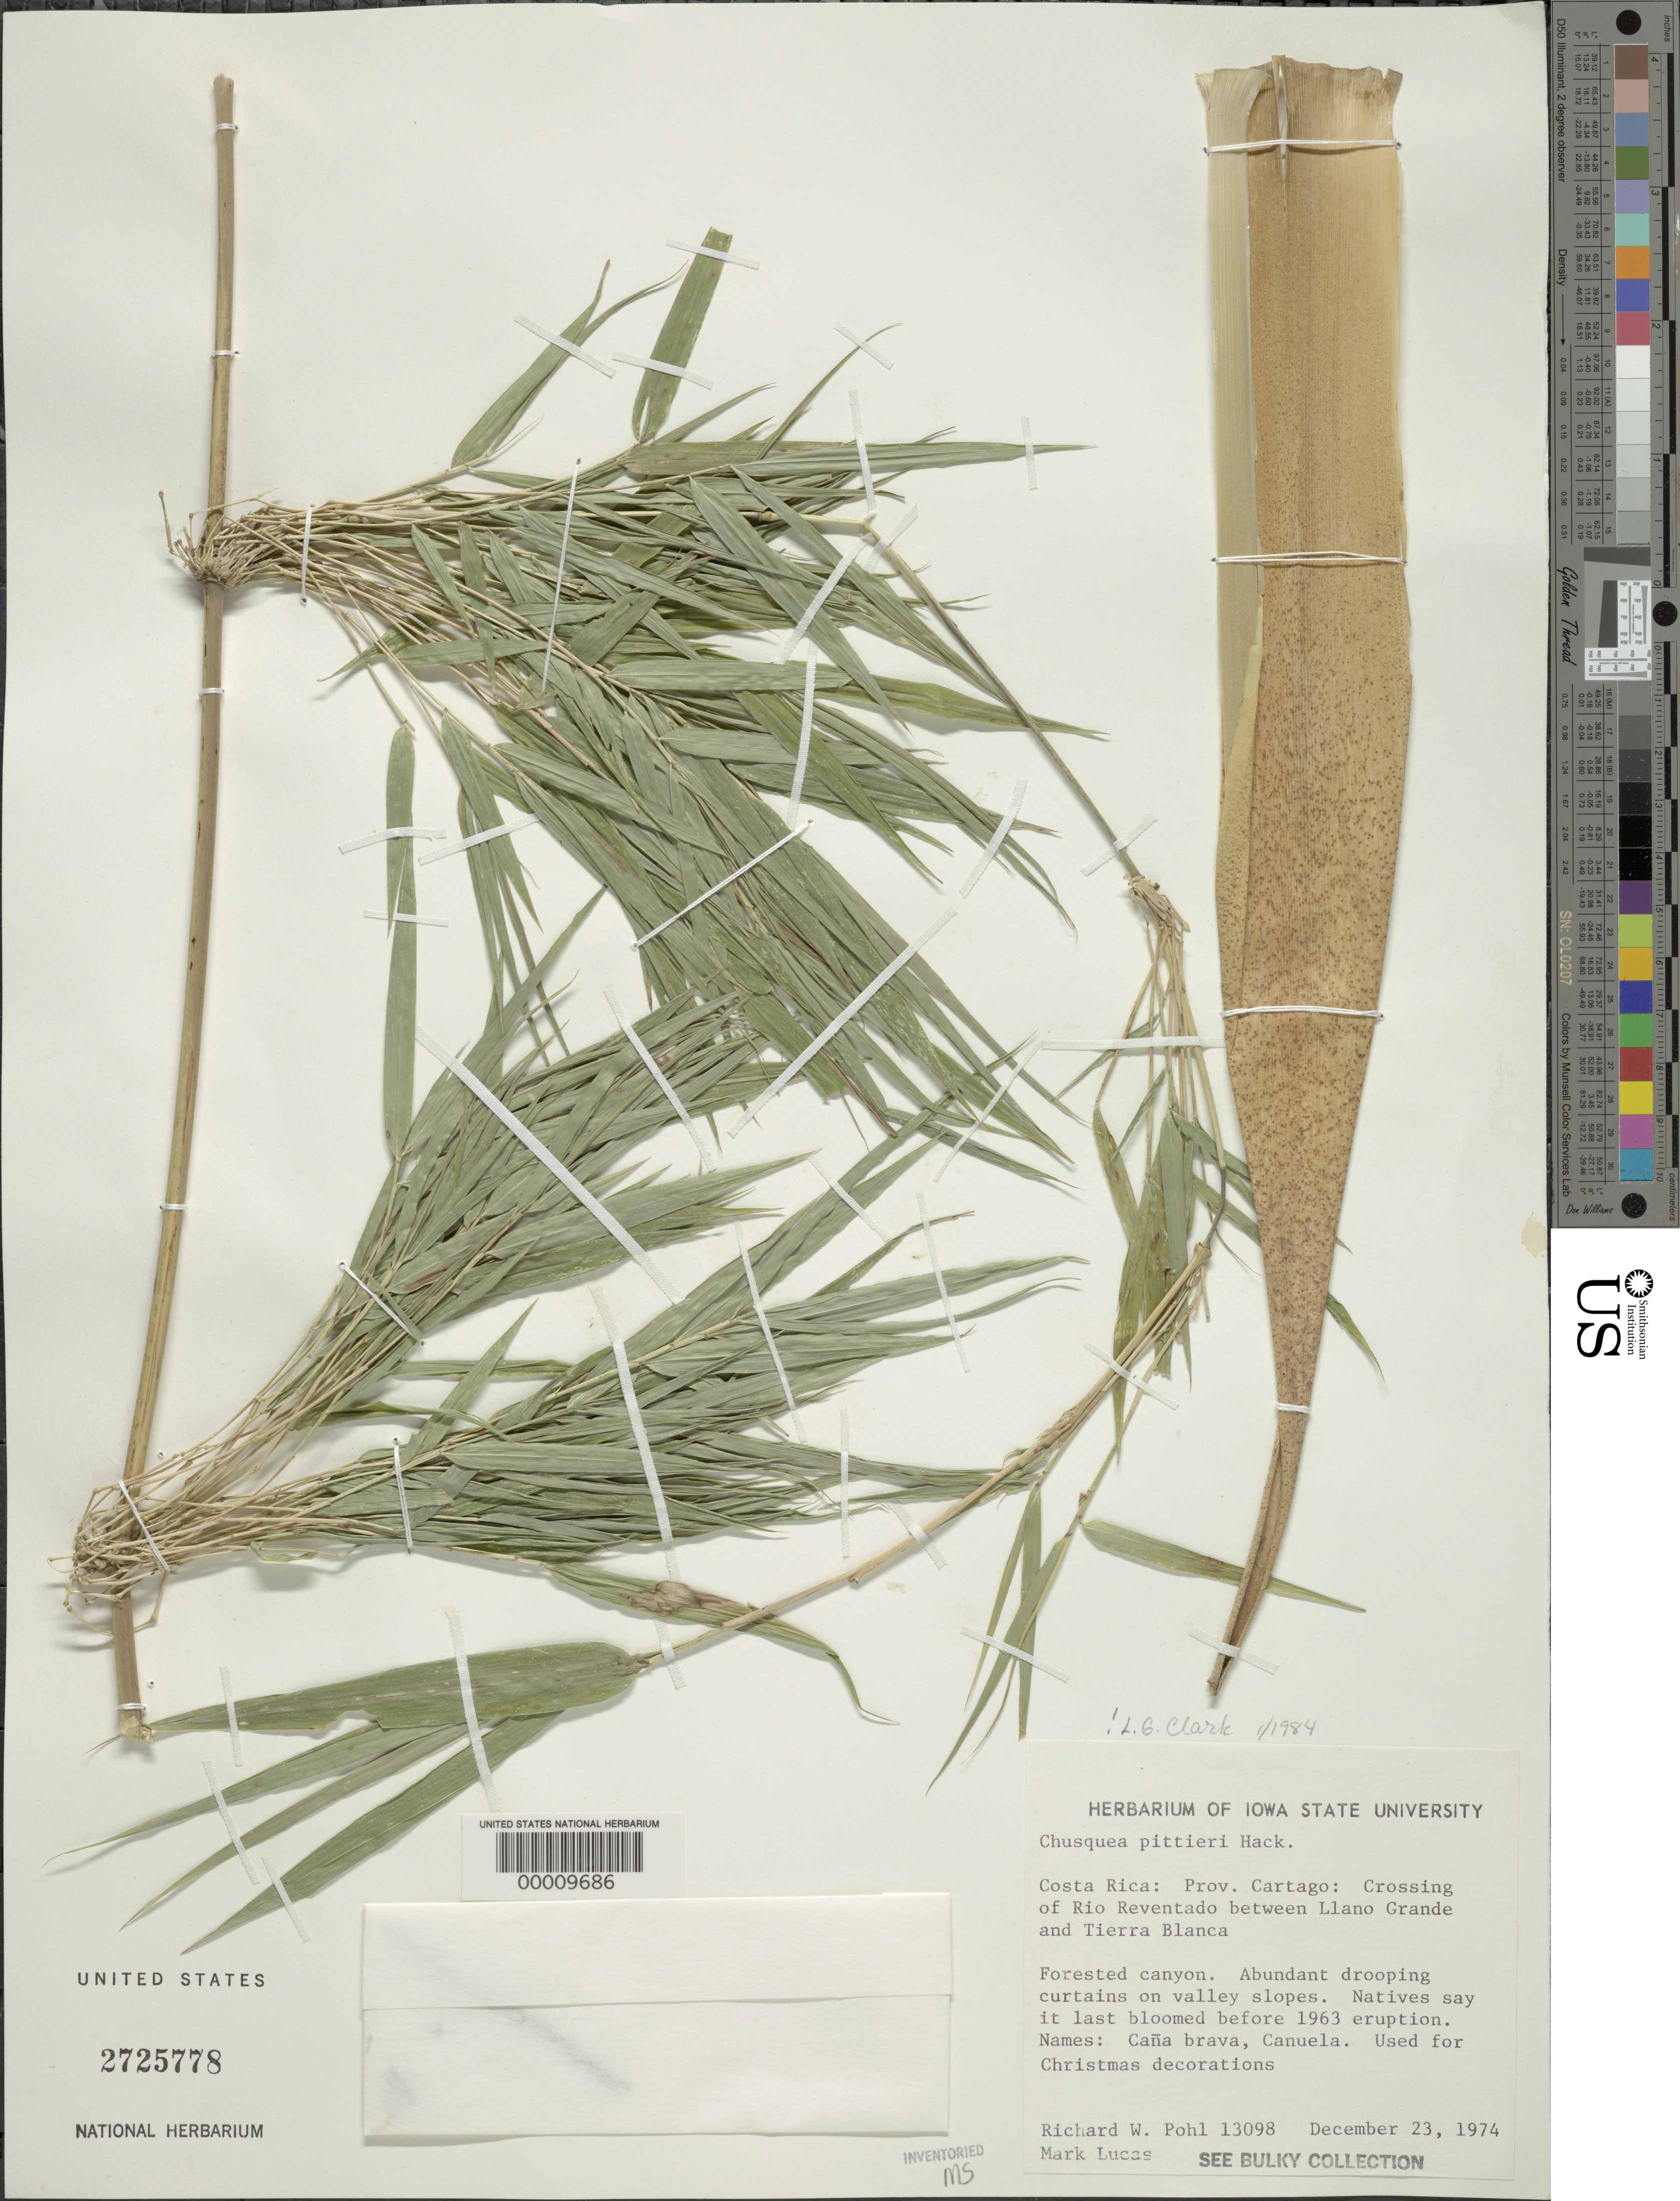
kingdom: Plantae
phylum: Tracheophyta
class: Liliopsida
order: Poales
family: Poaceae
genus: Chusquea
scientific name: Chusquea pittieri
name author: Hack.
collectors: R. W. Pohl & M. Lucas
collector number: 13098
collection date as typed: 23 Dec 1974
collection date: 1974-12-23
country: Costa Rica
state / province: Cartago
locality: Rio Reventado, liano grande, Tierra Blanca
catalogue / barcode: US 2725778